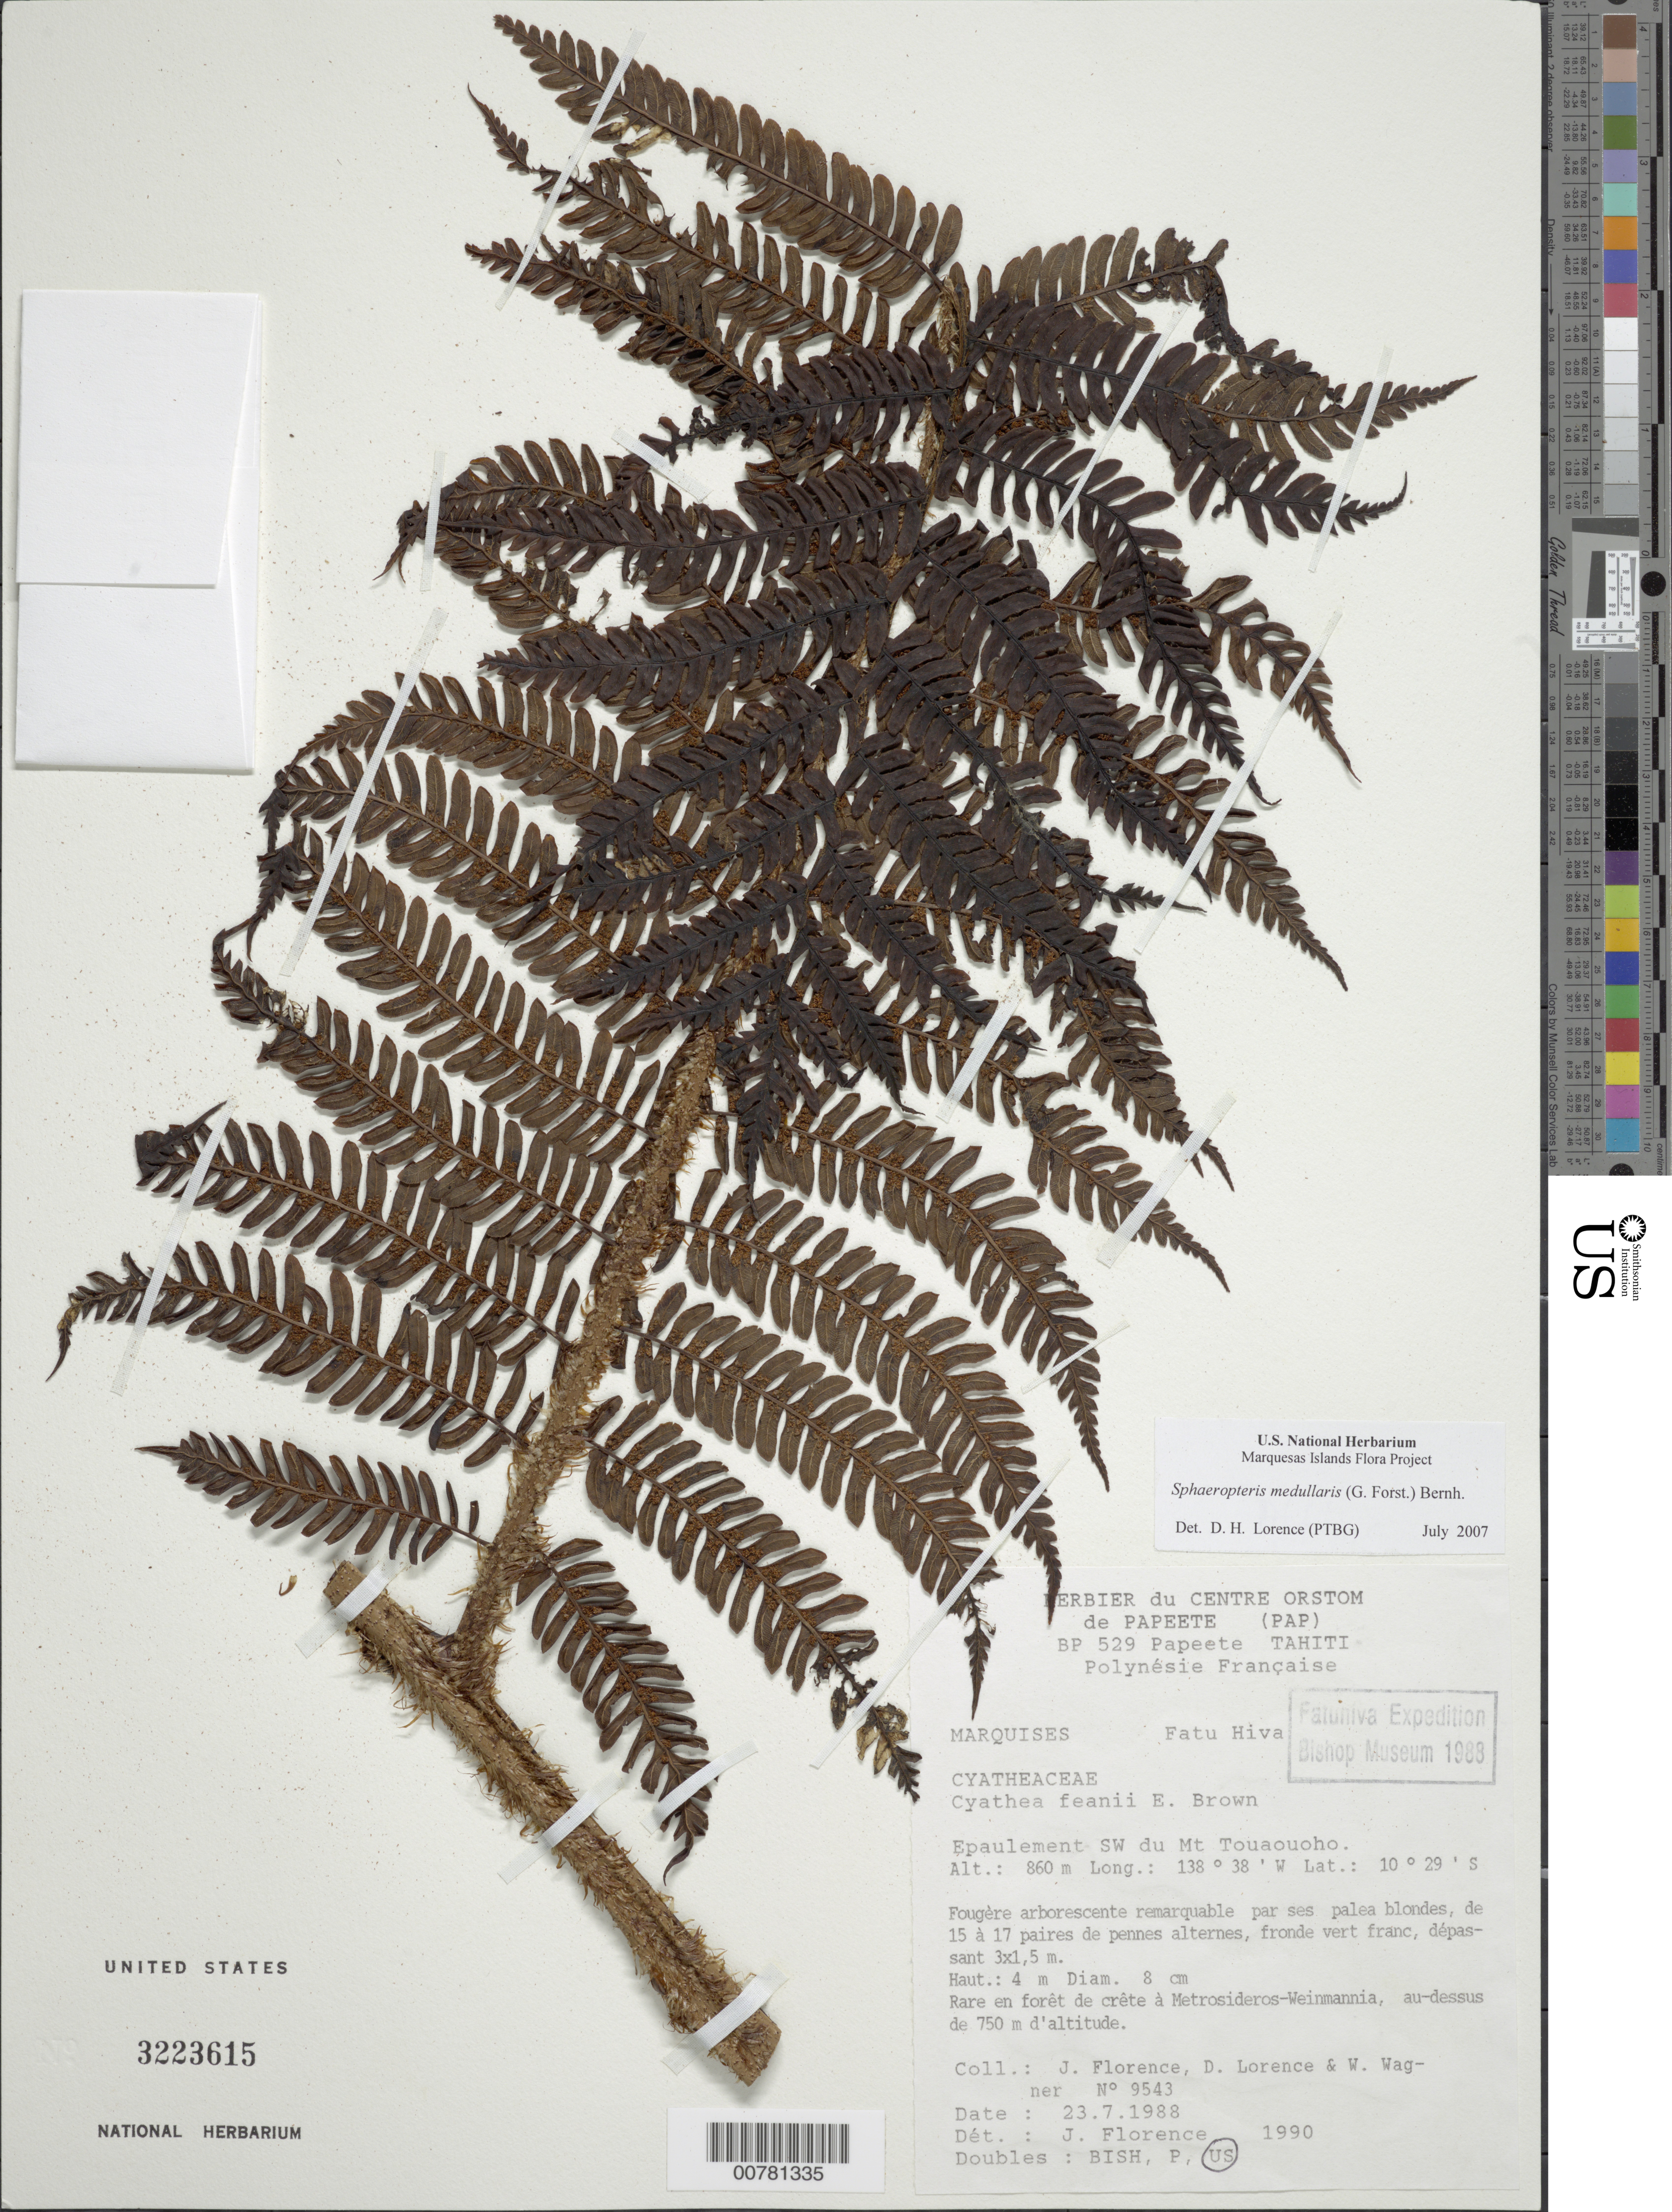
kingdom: Plantae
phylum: Tracheophyta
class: Polypodiopsida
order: Cyatheales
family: Cyatheaceae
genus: Sphaeropteris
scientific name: Sphaeropteris medullaris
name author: (G. Forst.) Bernh.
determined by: Lorence, David H., (PTBG), National Tropical Botanical Garden (UNITED STATES)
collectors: J. Florence, D. Lorence & W. L. Wagner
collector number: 9543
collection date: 1988-07-23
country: French Polynesia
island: Fatu Hiva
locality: Epaulement SW du Mt. Touaouoho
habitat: Rare en forêt de crête à Metrosideros, Weinmannia, au-dessus de 750 m d'altitude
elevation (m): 860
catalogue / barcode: US 3223615